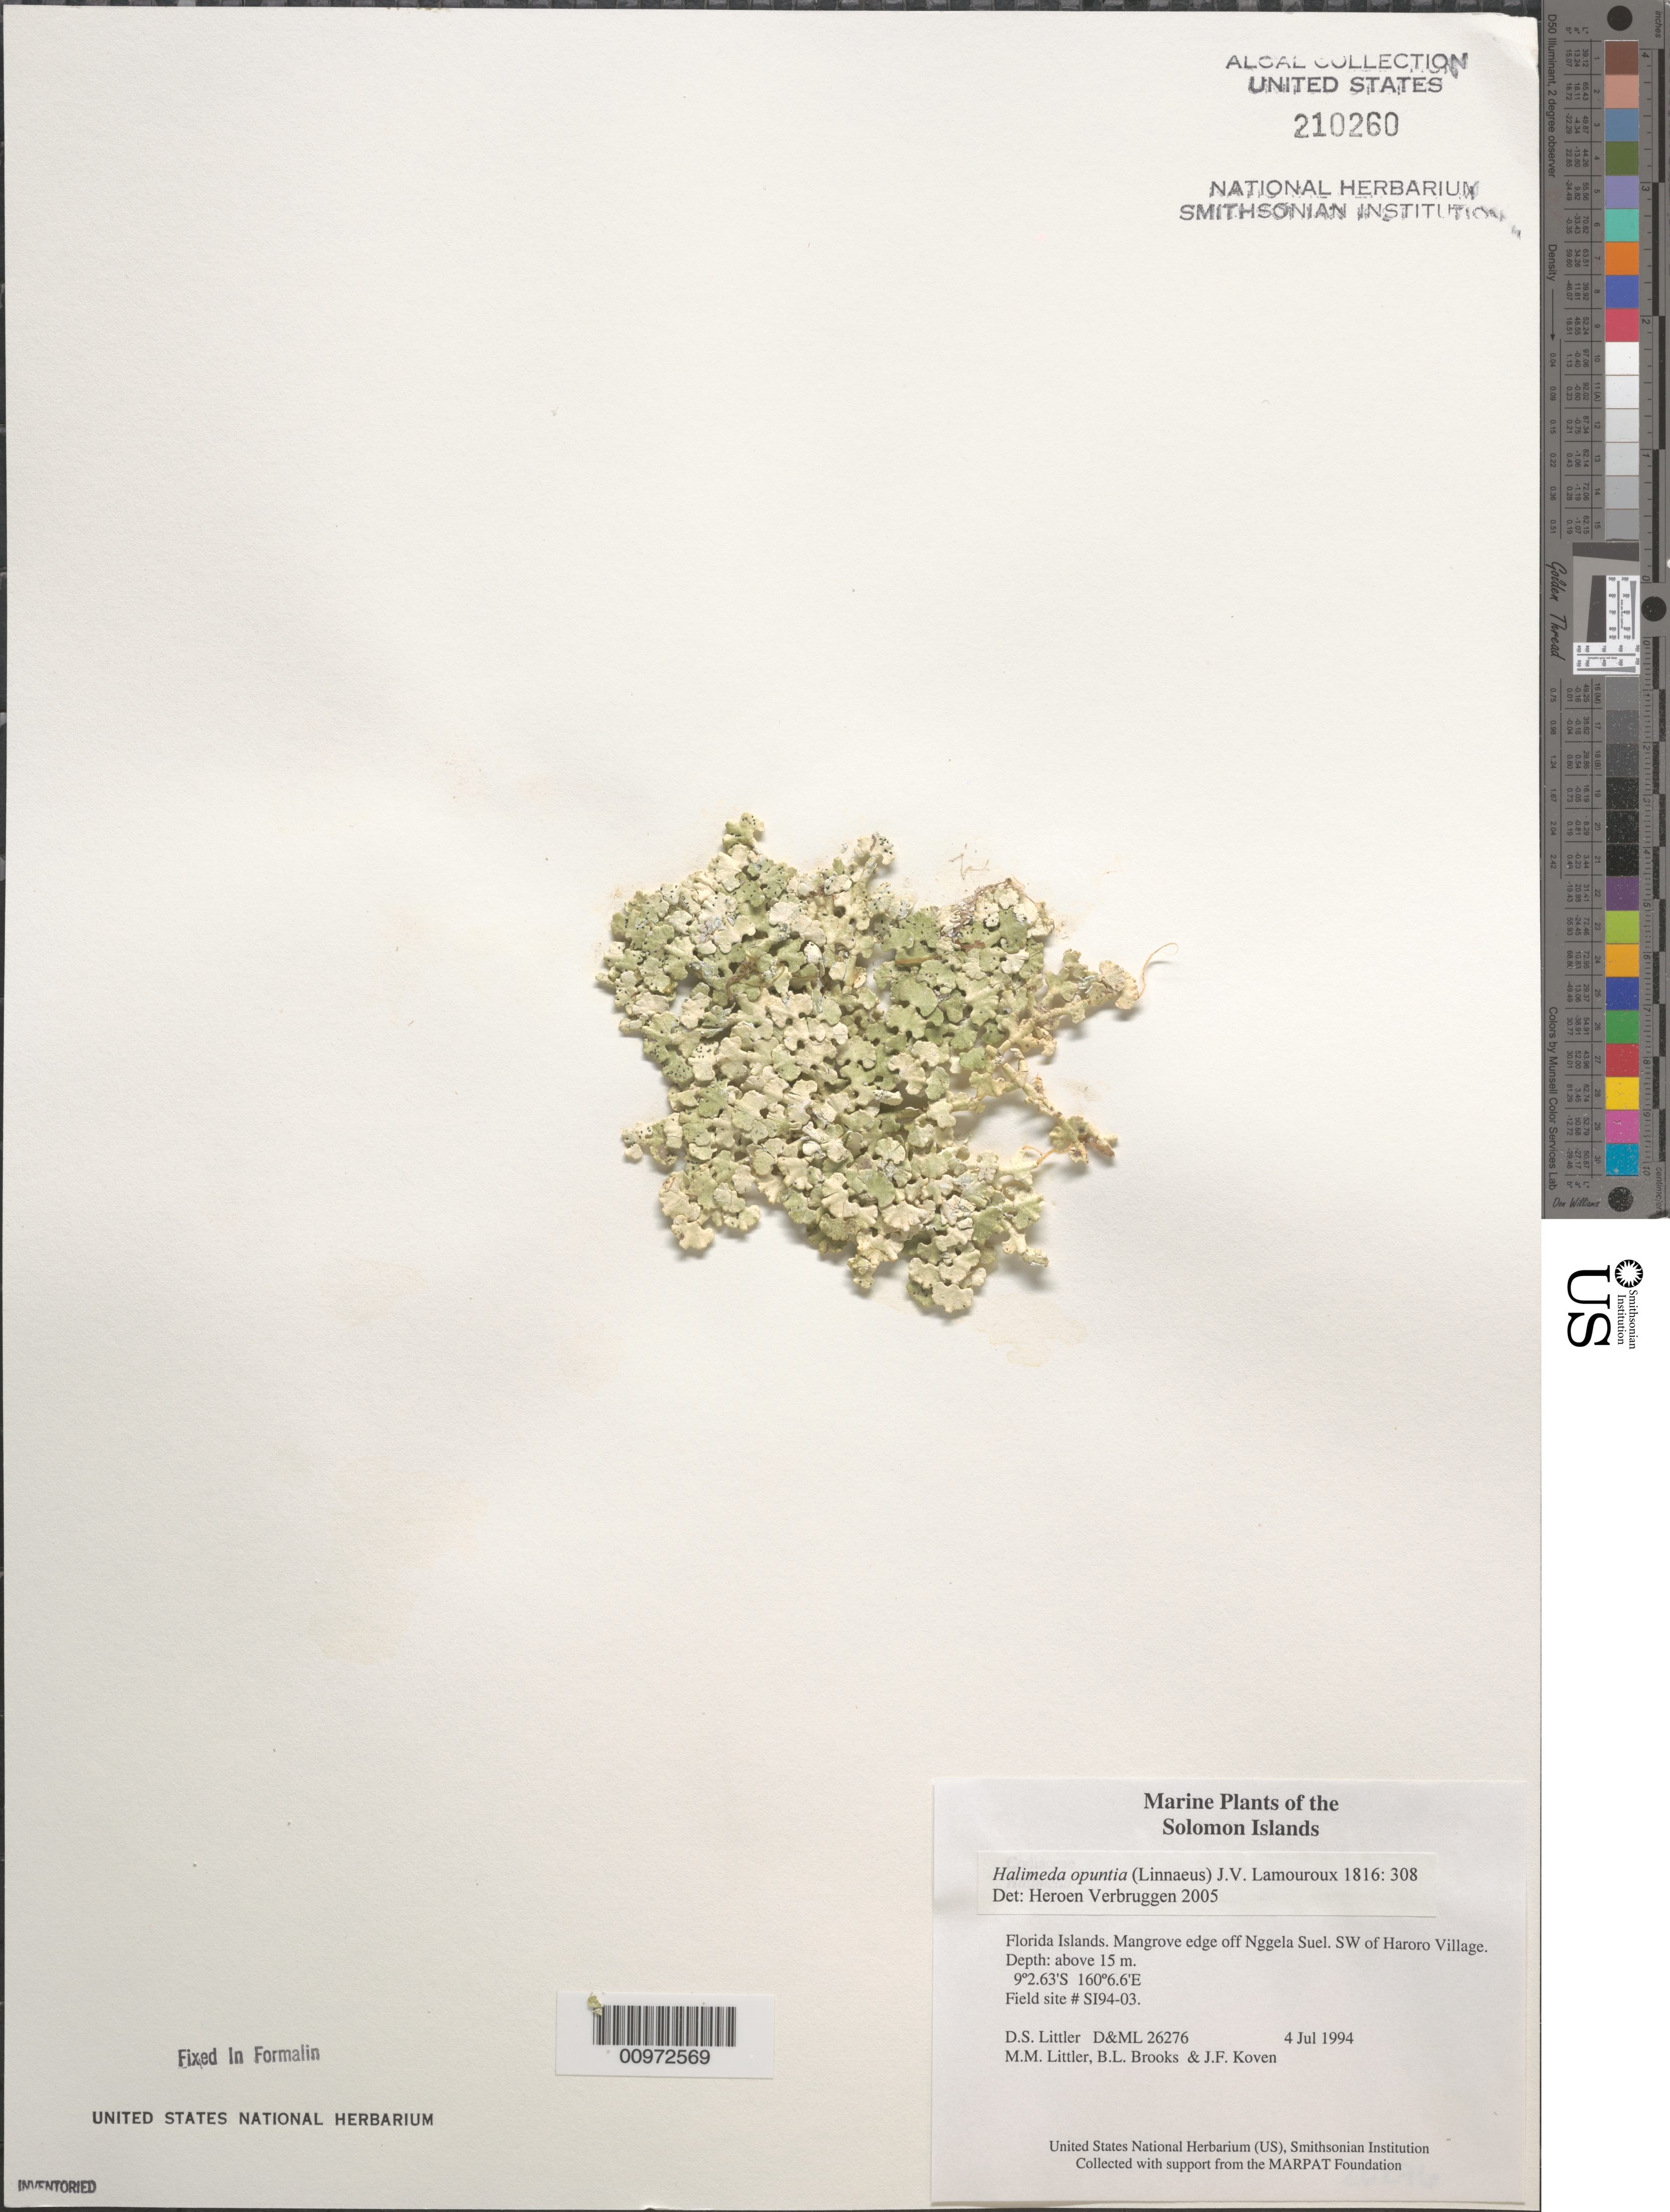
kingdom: Plantae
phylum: Chlorophyta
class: Ulvophyceae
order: Bryopsidales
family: Halimedaceae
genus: Halimeda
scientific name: Halimeda opuntia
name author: (L.) J.V.Lamouroux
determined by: Verbruggen, H.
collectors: D. S. Littler, M. M. Littler, B. Brooks & J. Koven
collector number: D&ML 26276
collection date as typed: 04 Jul 1994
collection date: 1994-07-04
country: Solomon Islands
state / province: Central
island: Nggela Sule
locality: Mangrove edge off Nggela Sule, southwest of Haroro Village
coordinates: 9 2.63'S, 160 6.6'E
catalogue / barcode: US 210260